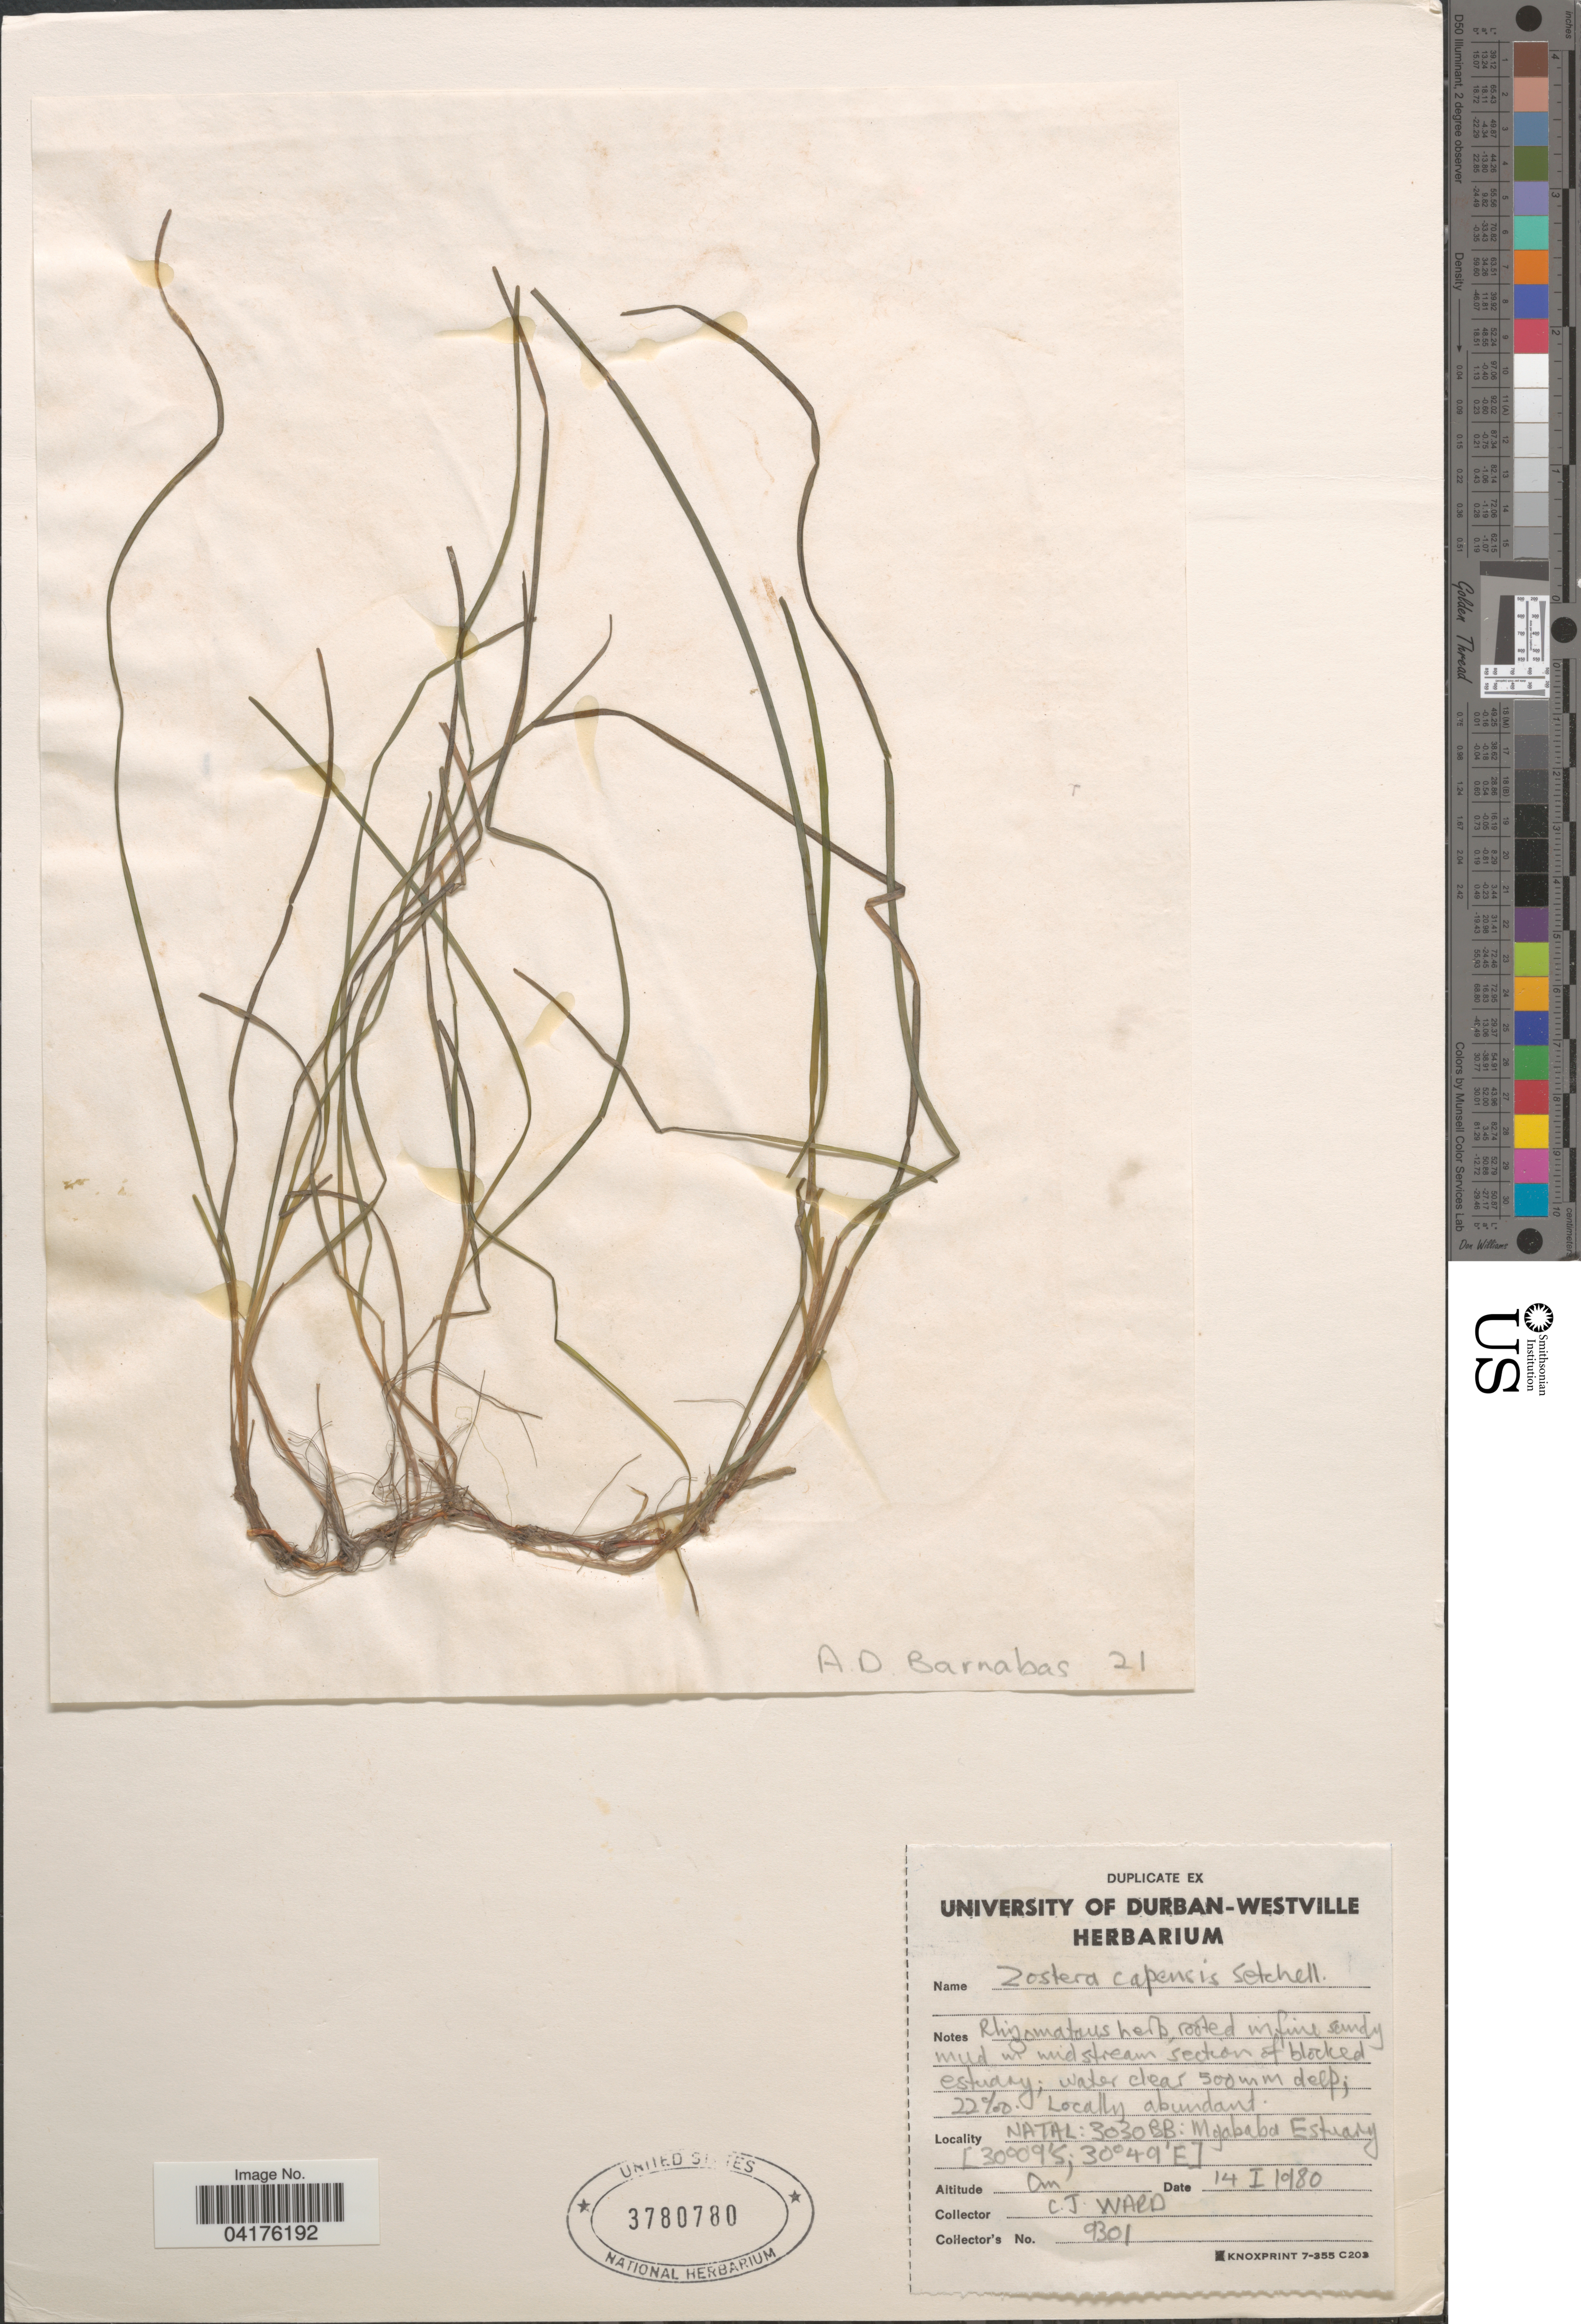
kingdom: Plantae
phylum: Tracheophyta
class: Liliopsida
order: Alismatales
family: Zosteraceae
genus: Zostera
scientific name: Zostera capensis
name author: Setch.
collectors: C. J. Ward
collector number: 9301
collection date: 1980-01-14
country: South Africa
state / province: KwaZulu-Natal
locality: Natal: 3030 BB: Mgababa Estuary.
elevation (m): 0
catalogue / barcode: US 3780780